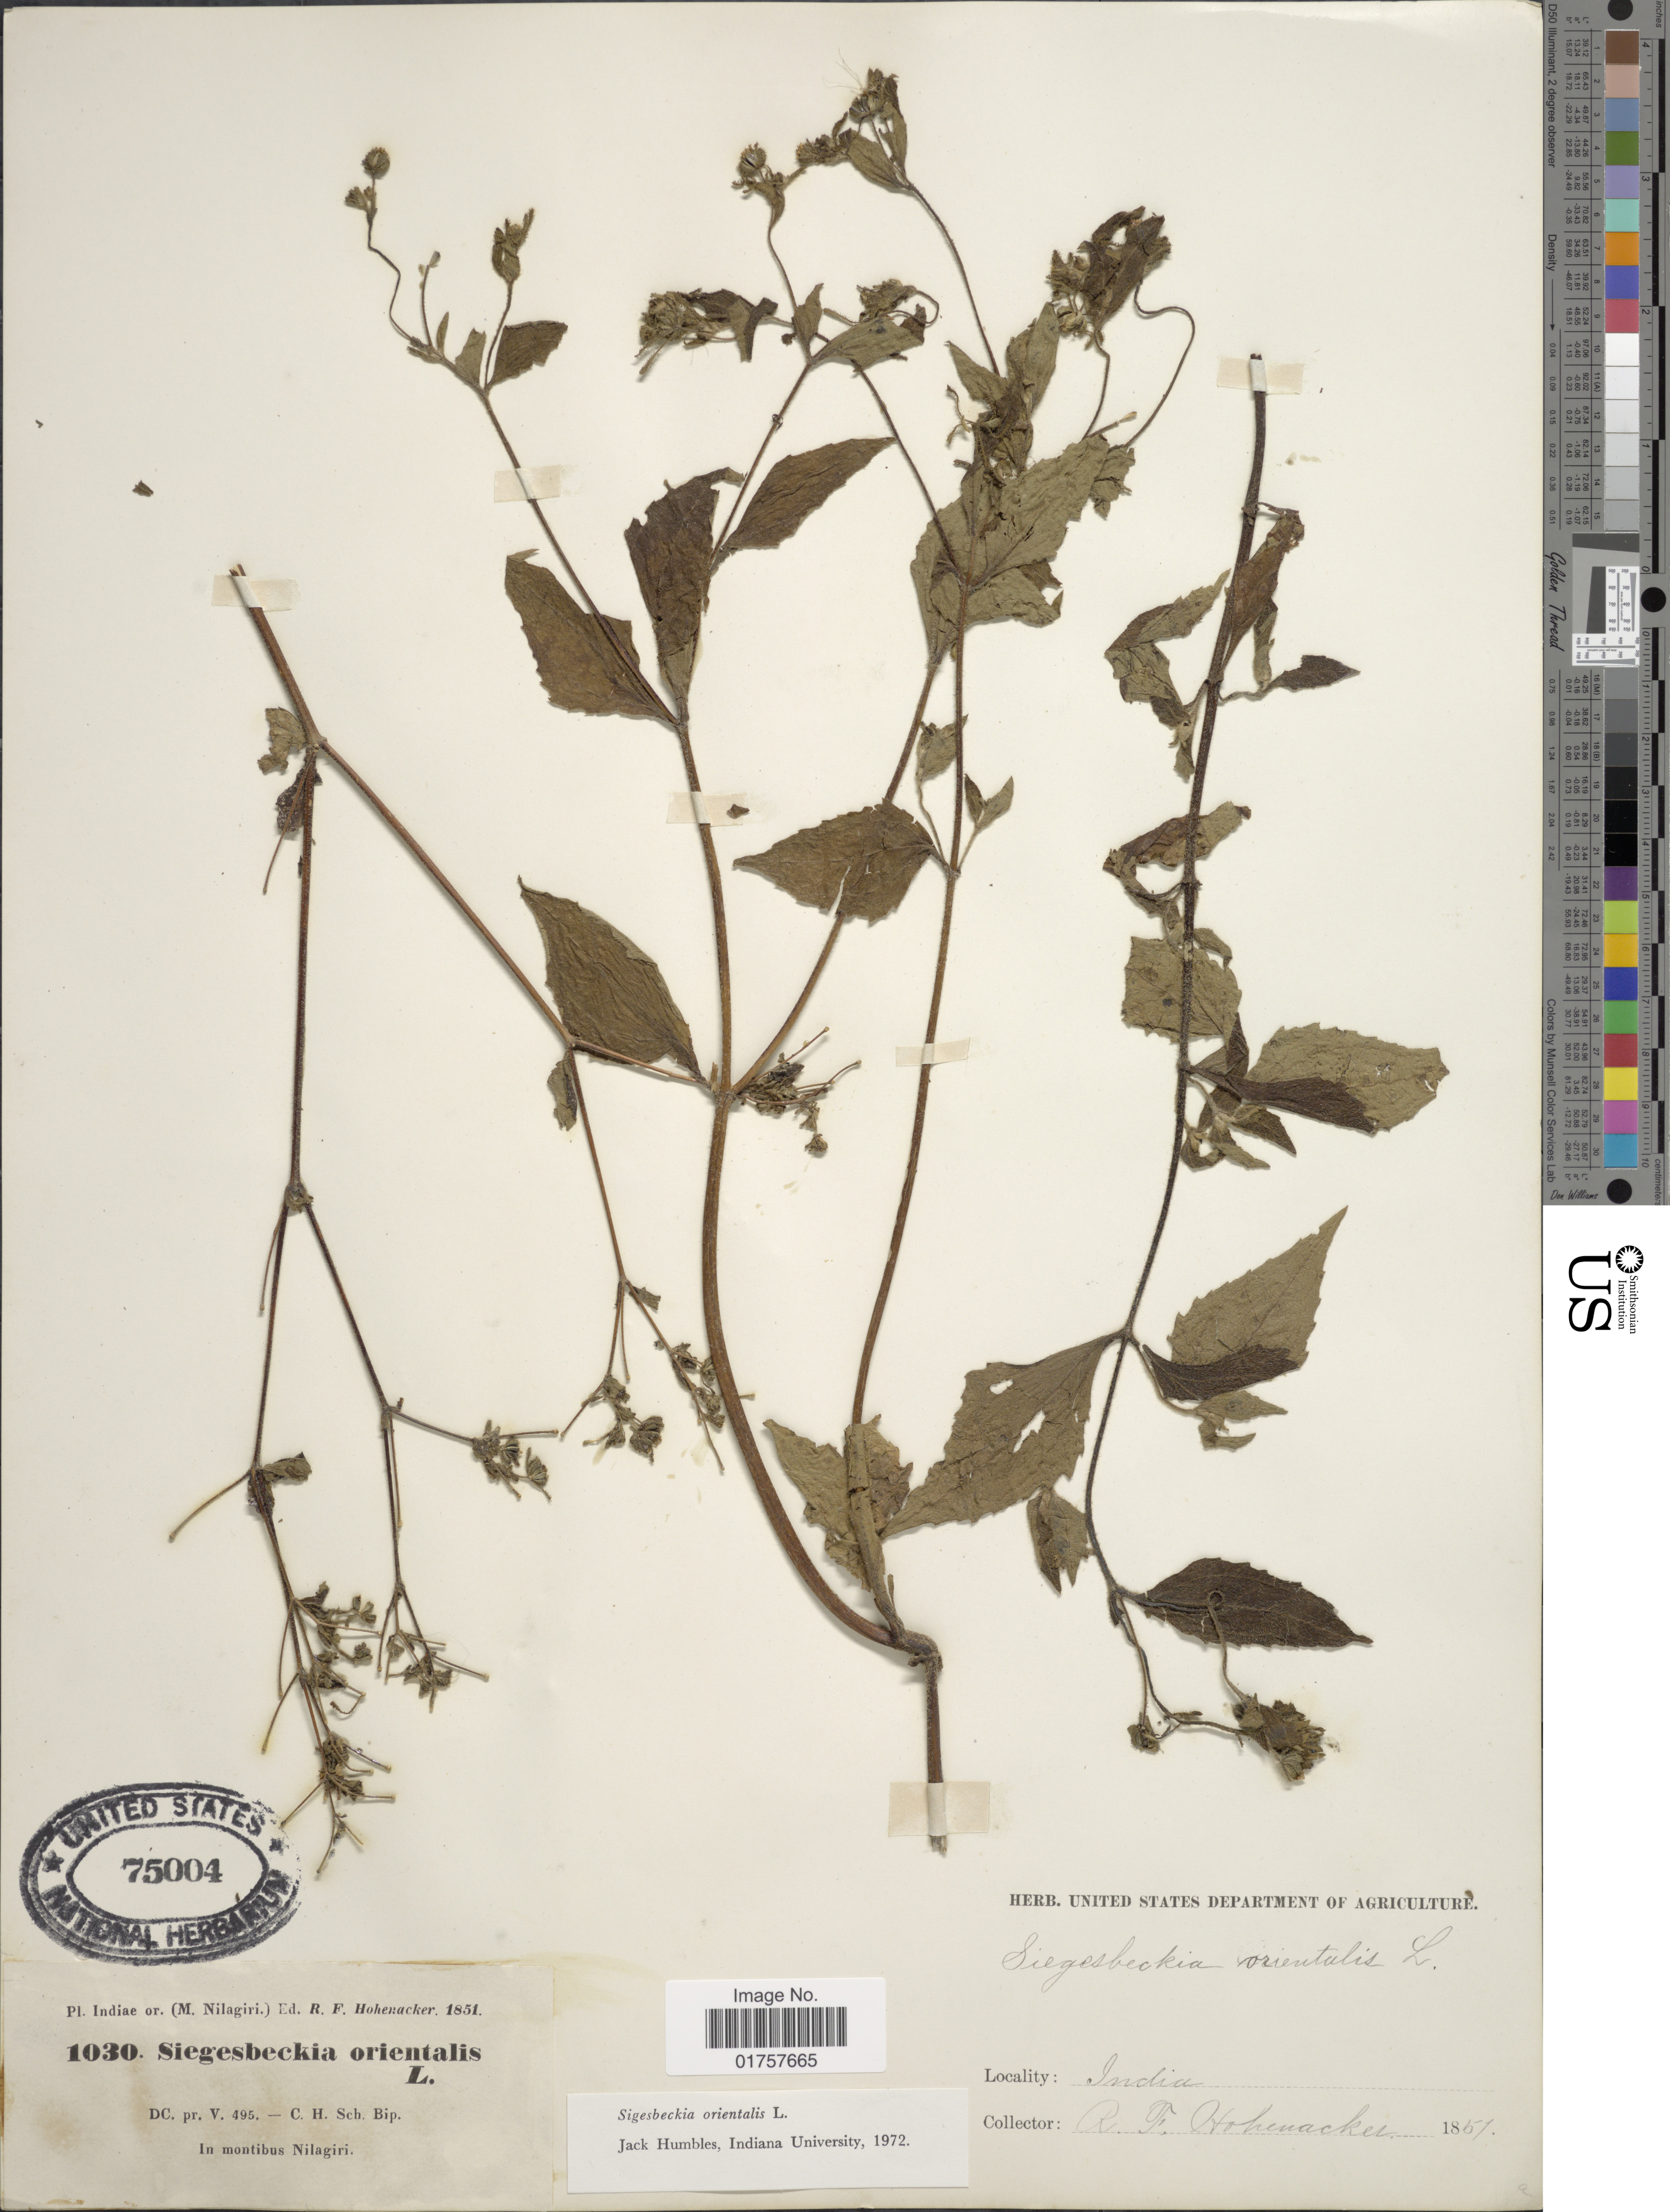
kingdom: Plantae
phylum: Tracheophyta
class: Magnoliopsida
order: Asterales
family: Asteraceae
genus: Sigesbeckia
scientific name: Sigesbeckia orientalis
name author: L.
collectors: R. F. Hohenacker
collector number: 1030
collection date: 1851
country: India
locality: In montibus Nilagiri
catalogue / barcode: US 75004